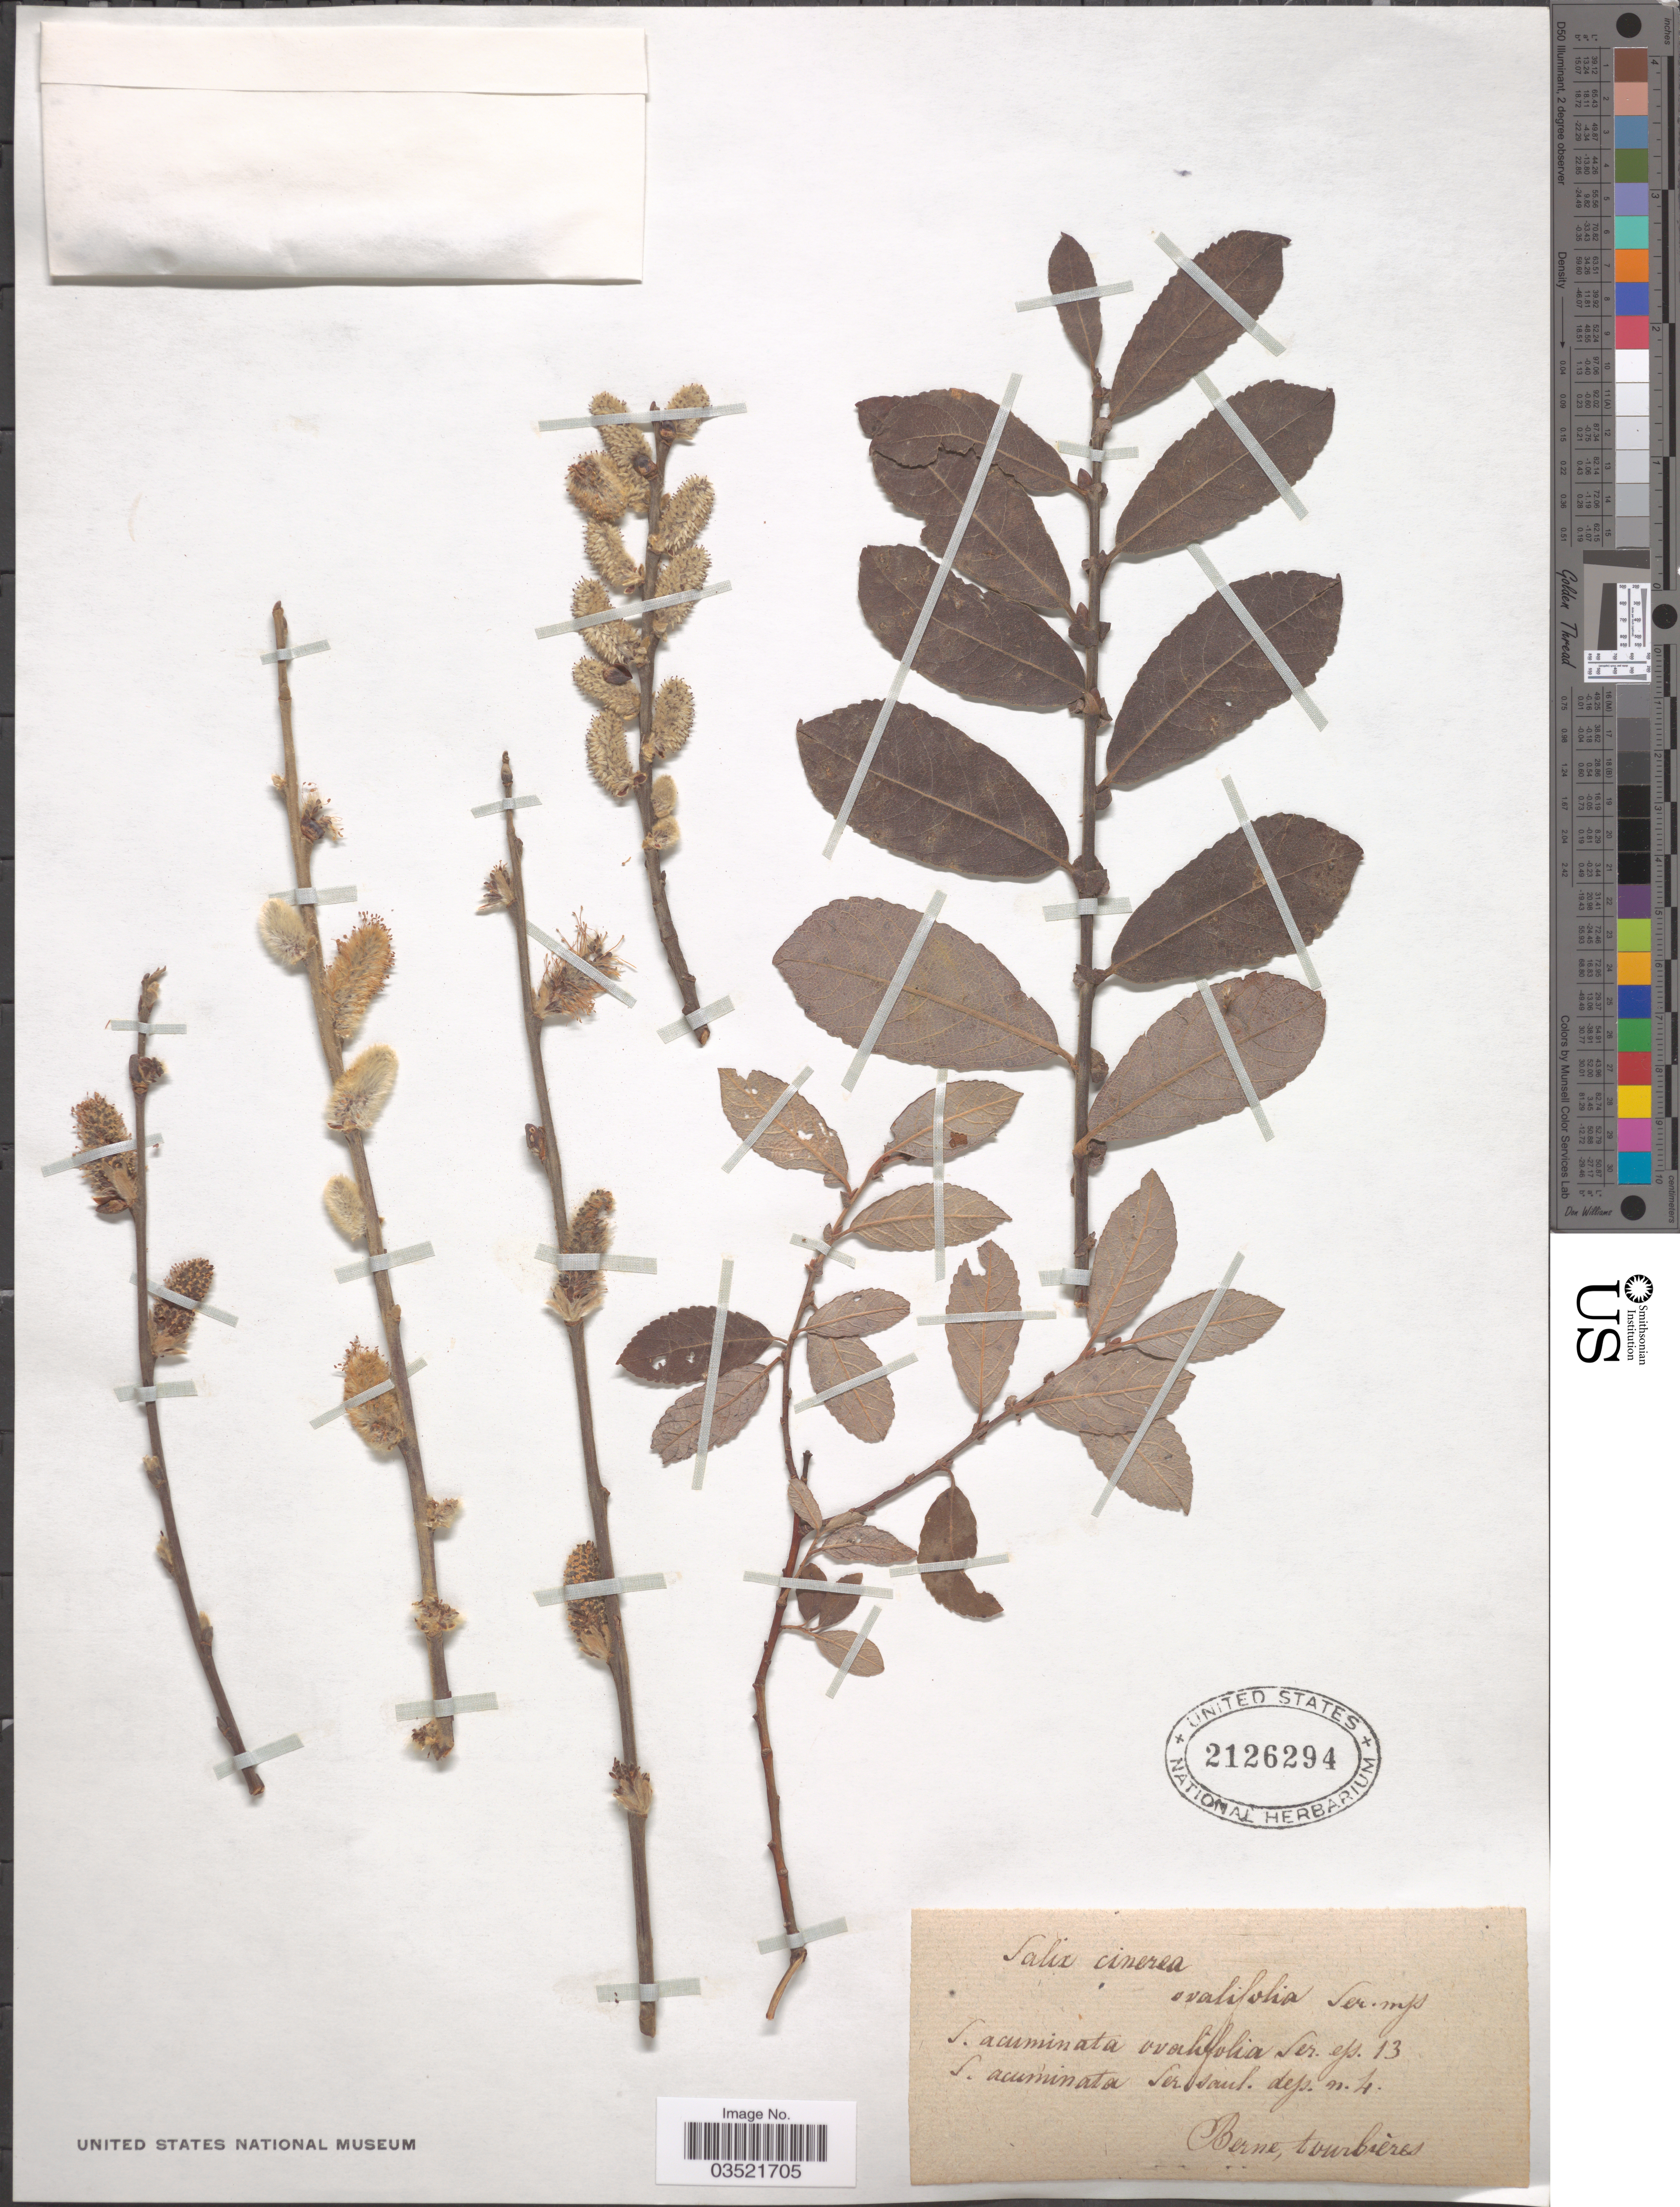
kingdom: Plantae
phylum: Tracheophyta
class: Magnoliopsida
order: Malpighiales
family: Salicaceae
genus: Salix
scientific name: Salix cinerea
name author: L.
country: Switzerland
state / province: Bern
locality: Berne, tourbieres.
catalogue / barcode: US 2126294